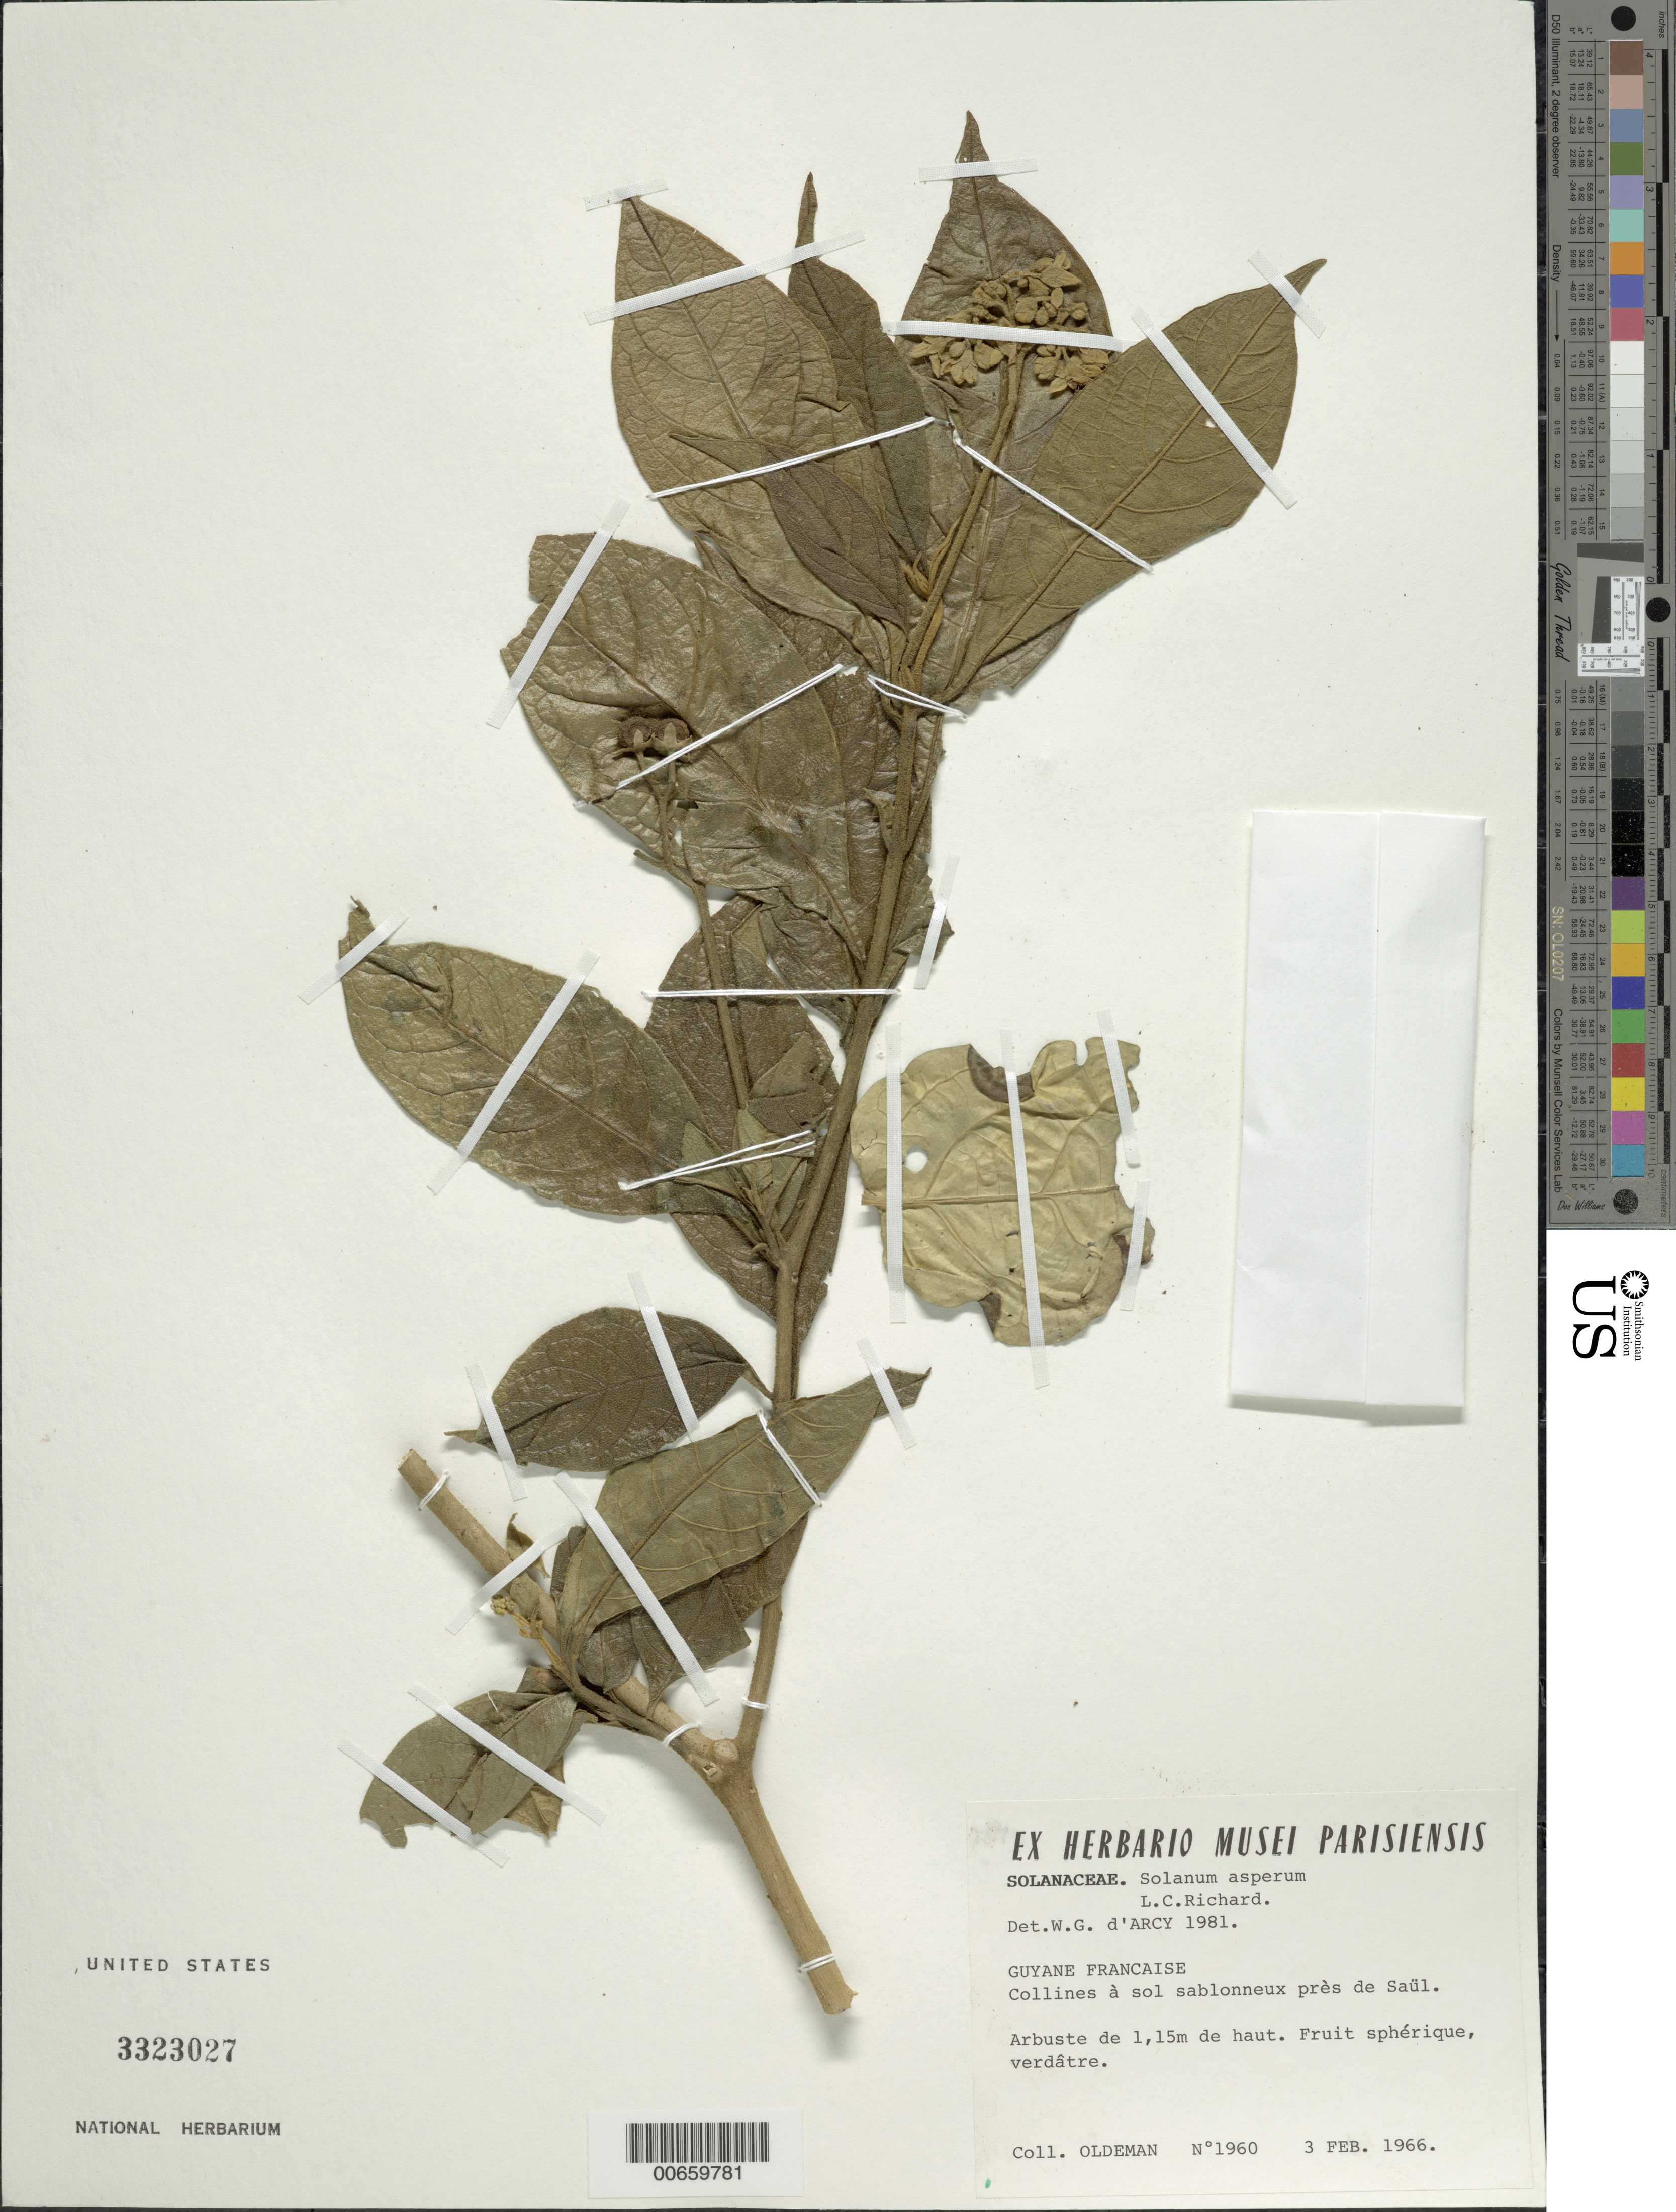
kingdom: Plantae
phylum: Tracheophyta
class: Magnoliopsida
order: Solanales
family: Solanaceae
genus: Solanum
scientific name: Solanum asperum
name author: Rich.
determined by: D'Arcy, W. G.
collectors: R. Oldeman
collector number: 1960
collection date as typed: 2 Feb 1966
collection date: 1966-02-02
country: French Guiana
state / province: Saint-Laurent-du-Maroni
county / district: Saül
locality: Saül, near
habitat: ridges, sandy ground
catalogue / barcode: US 3323027